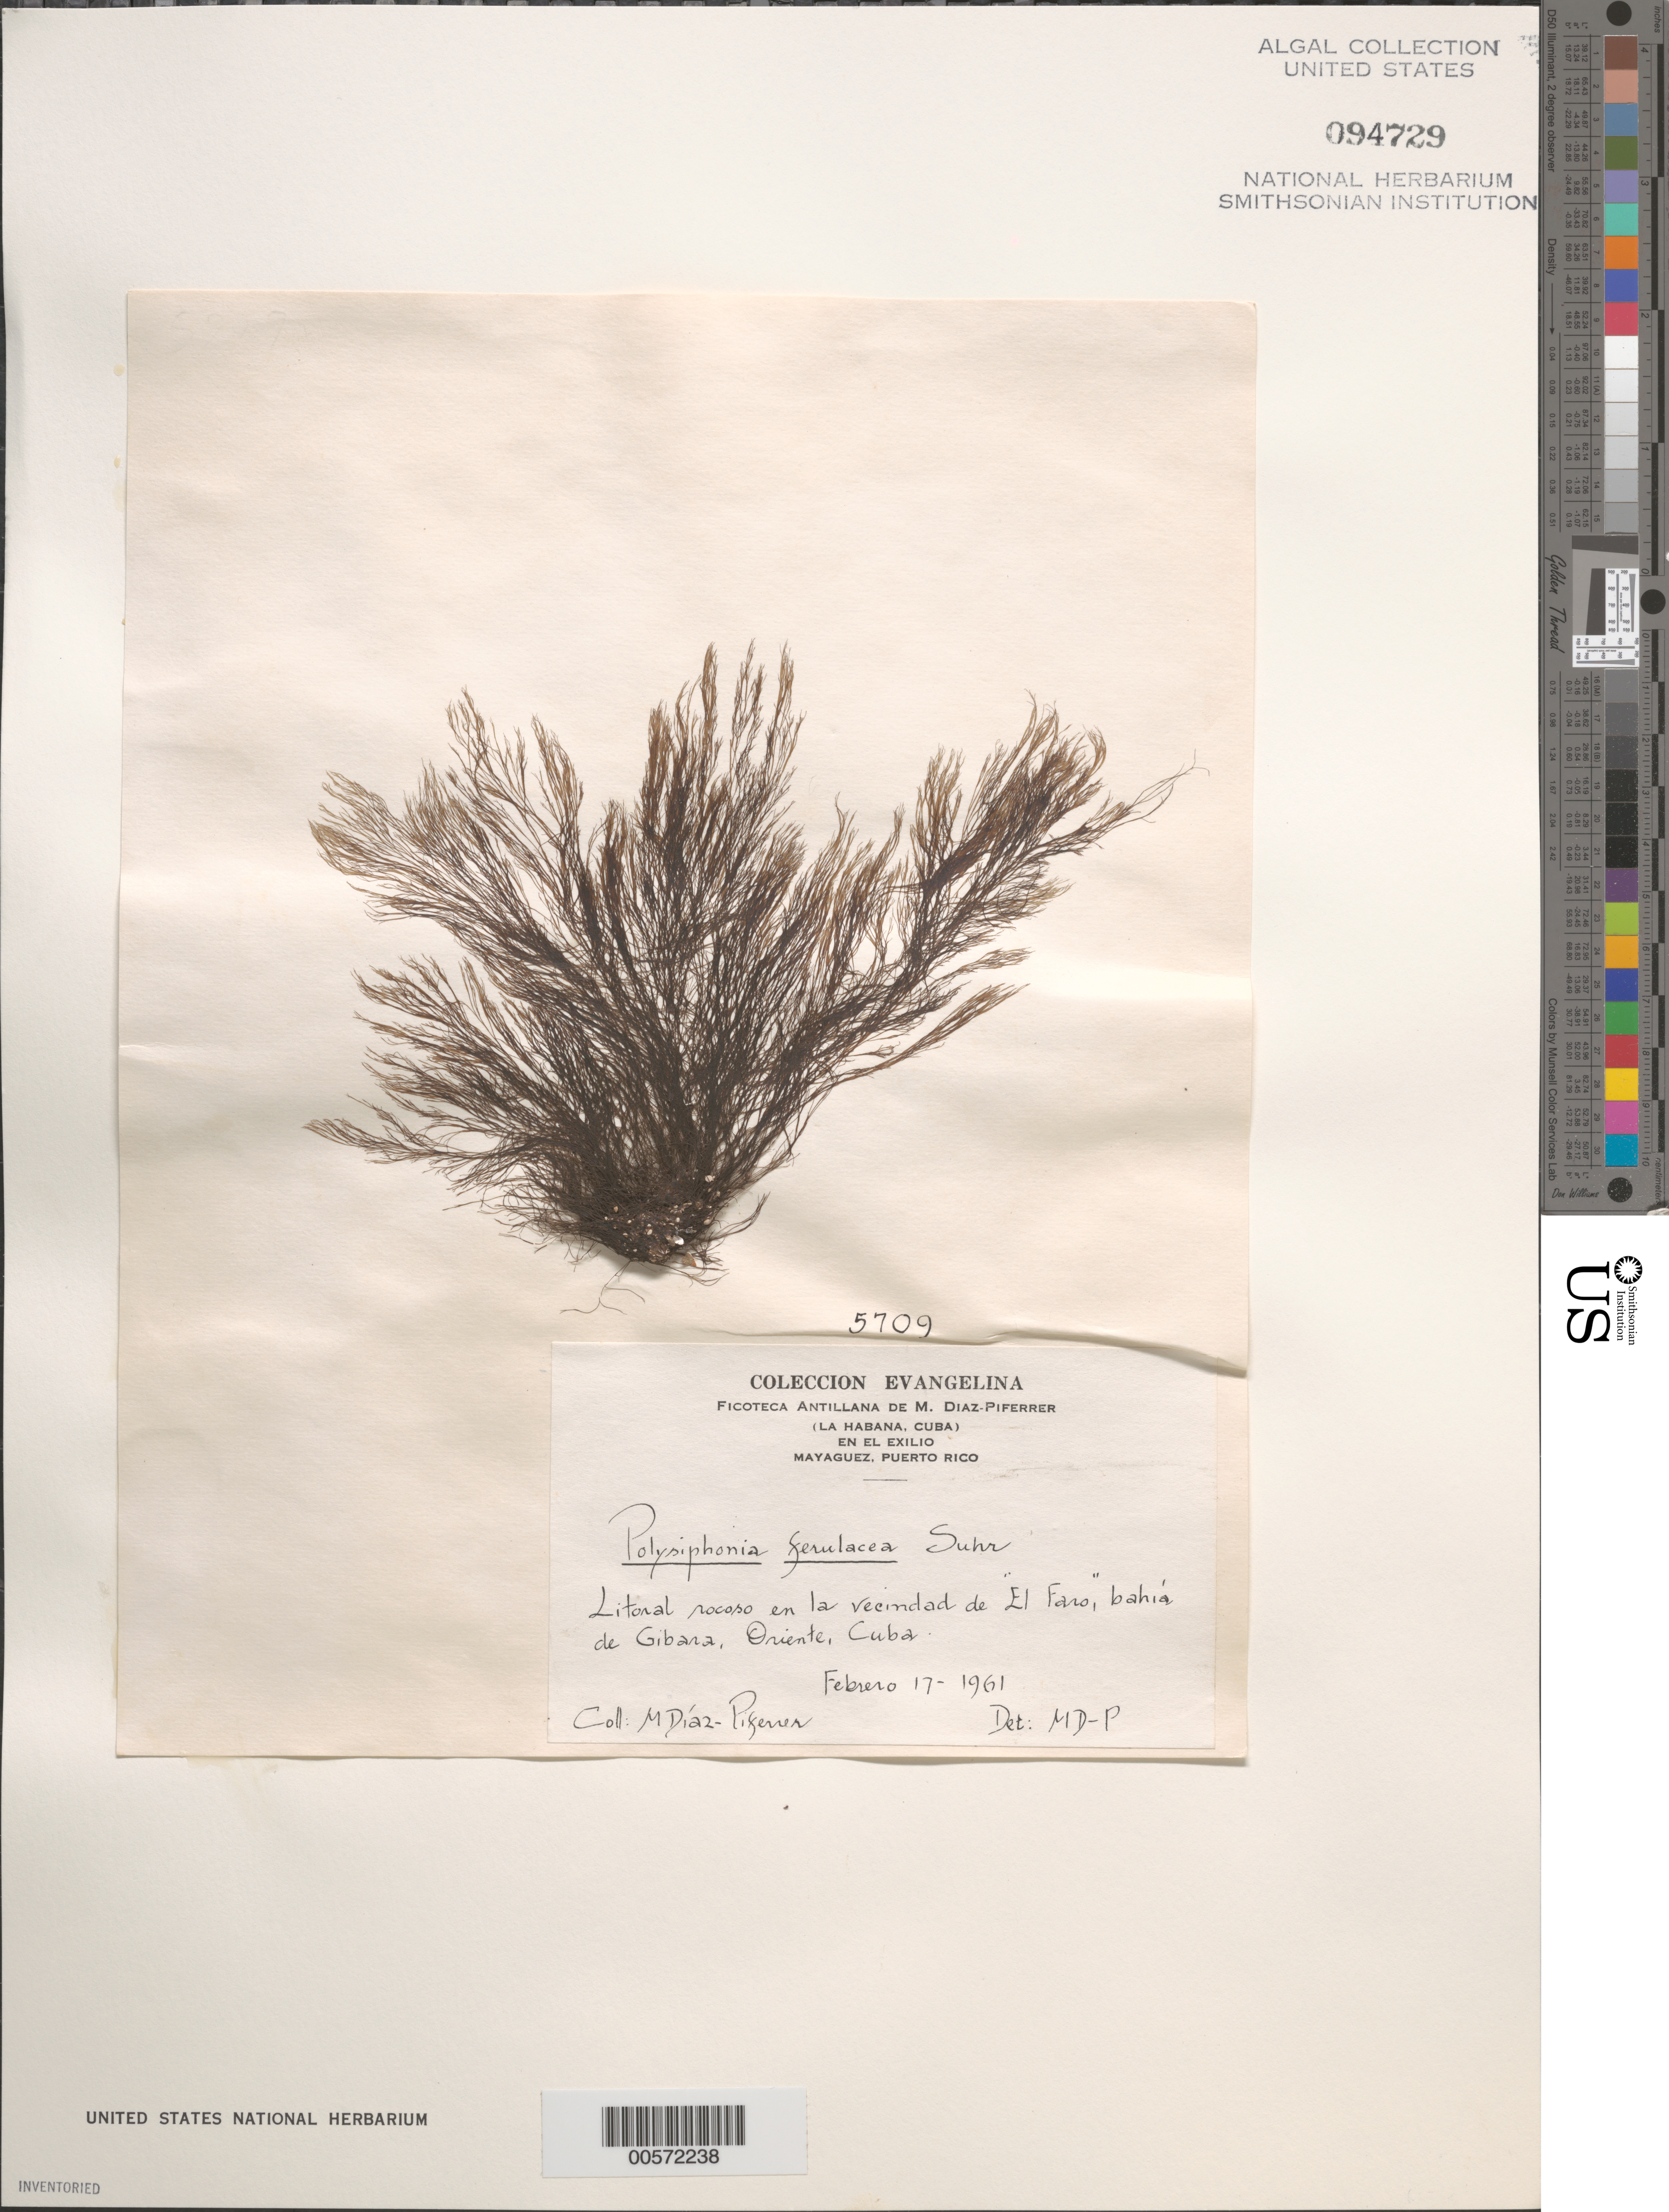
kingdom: Plantae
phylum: Rhodophyta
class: Florideophyceae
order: Ceramiales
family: Rhodomelaceae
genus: Melanothamnus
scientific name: Melanothamnus ferulaceus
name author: (Suhr ex J. Agardh) Diaz-Tapia & Maggs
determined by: Algae name updating Project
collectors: M. Diaz-Piferrer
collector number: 5709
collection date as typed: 17 Feb 1961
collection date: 1961-02-17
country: Cuba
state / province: Santiago de Cuba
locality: Bahia de Gibara, El Faro area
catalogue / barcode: US 94729